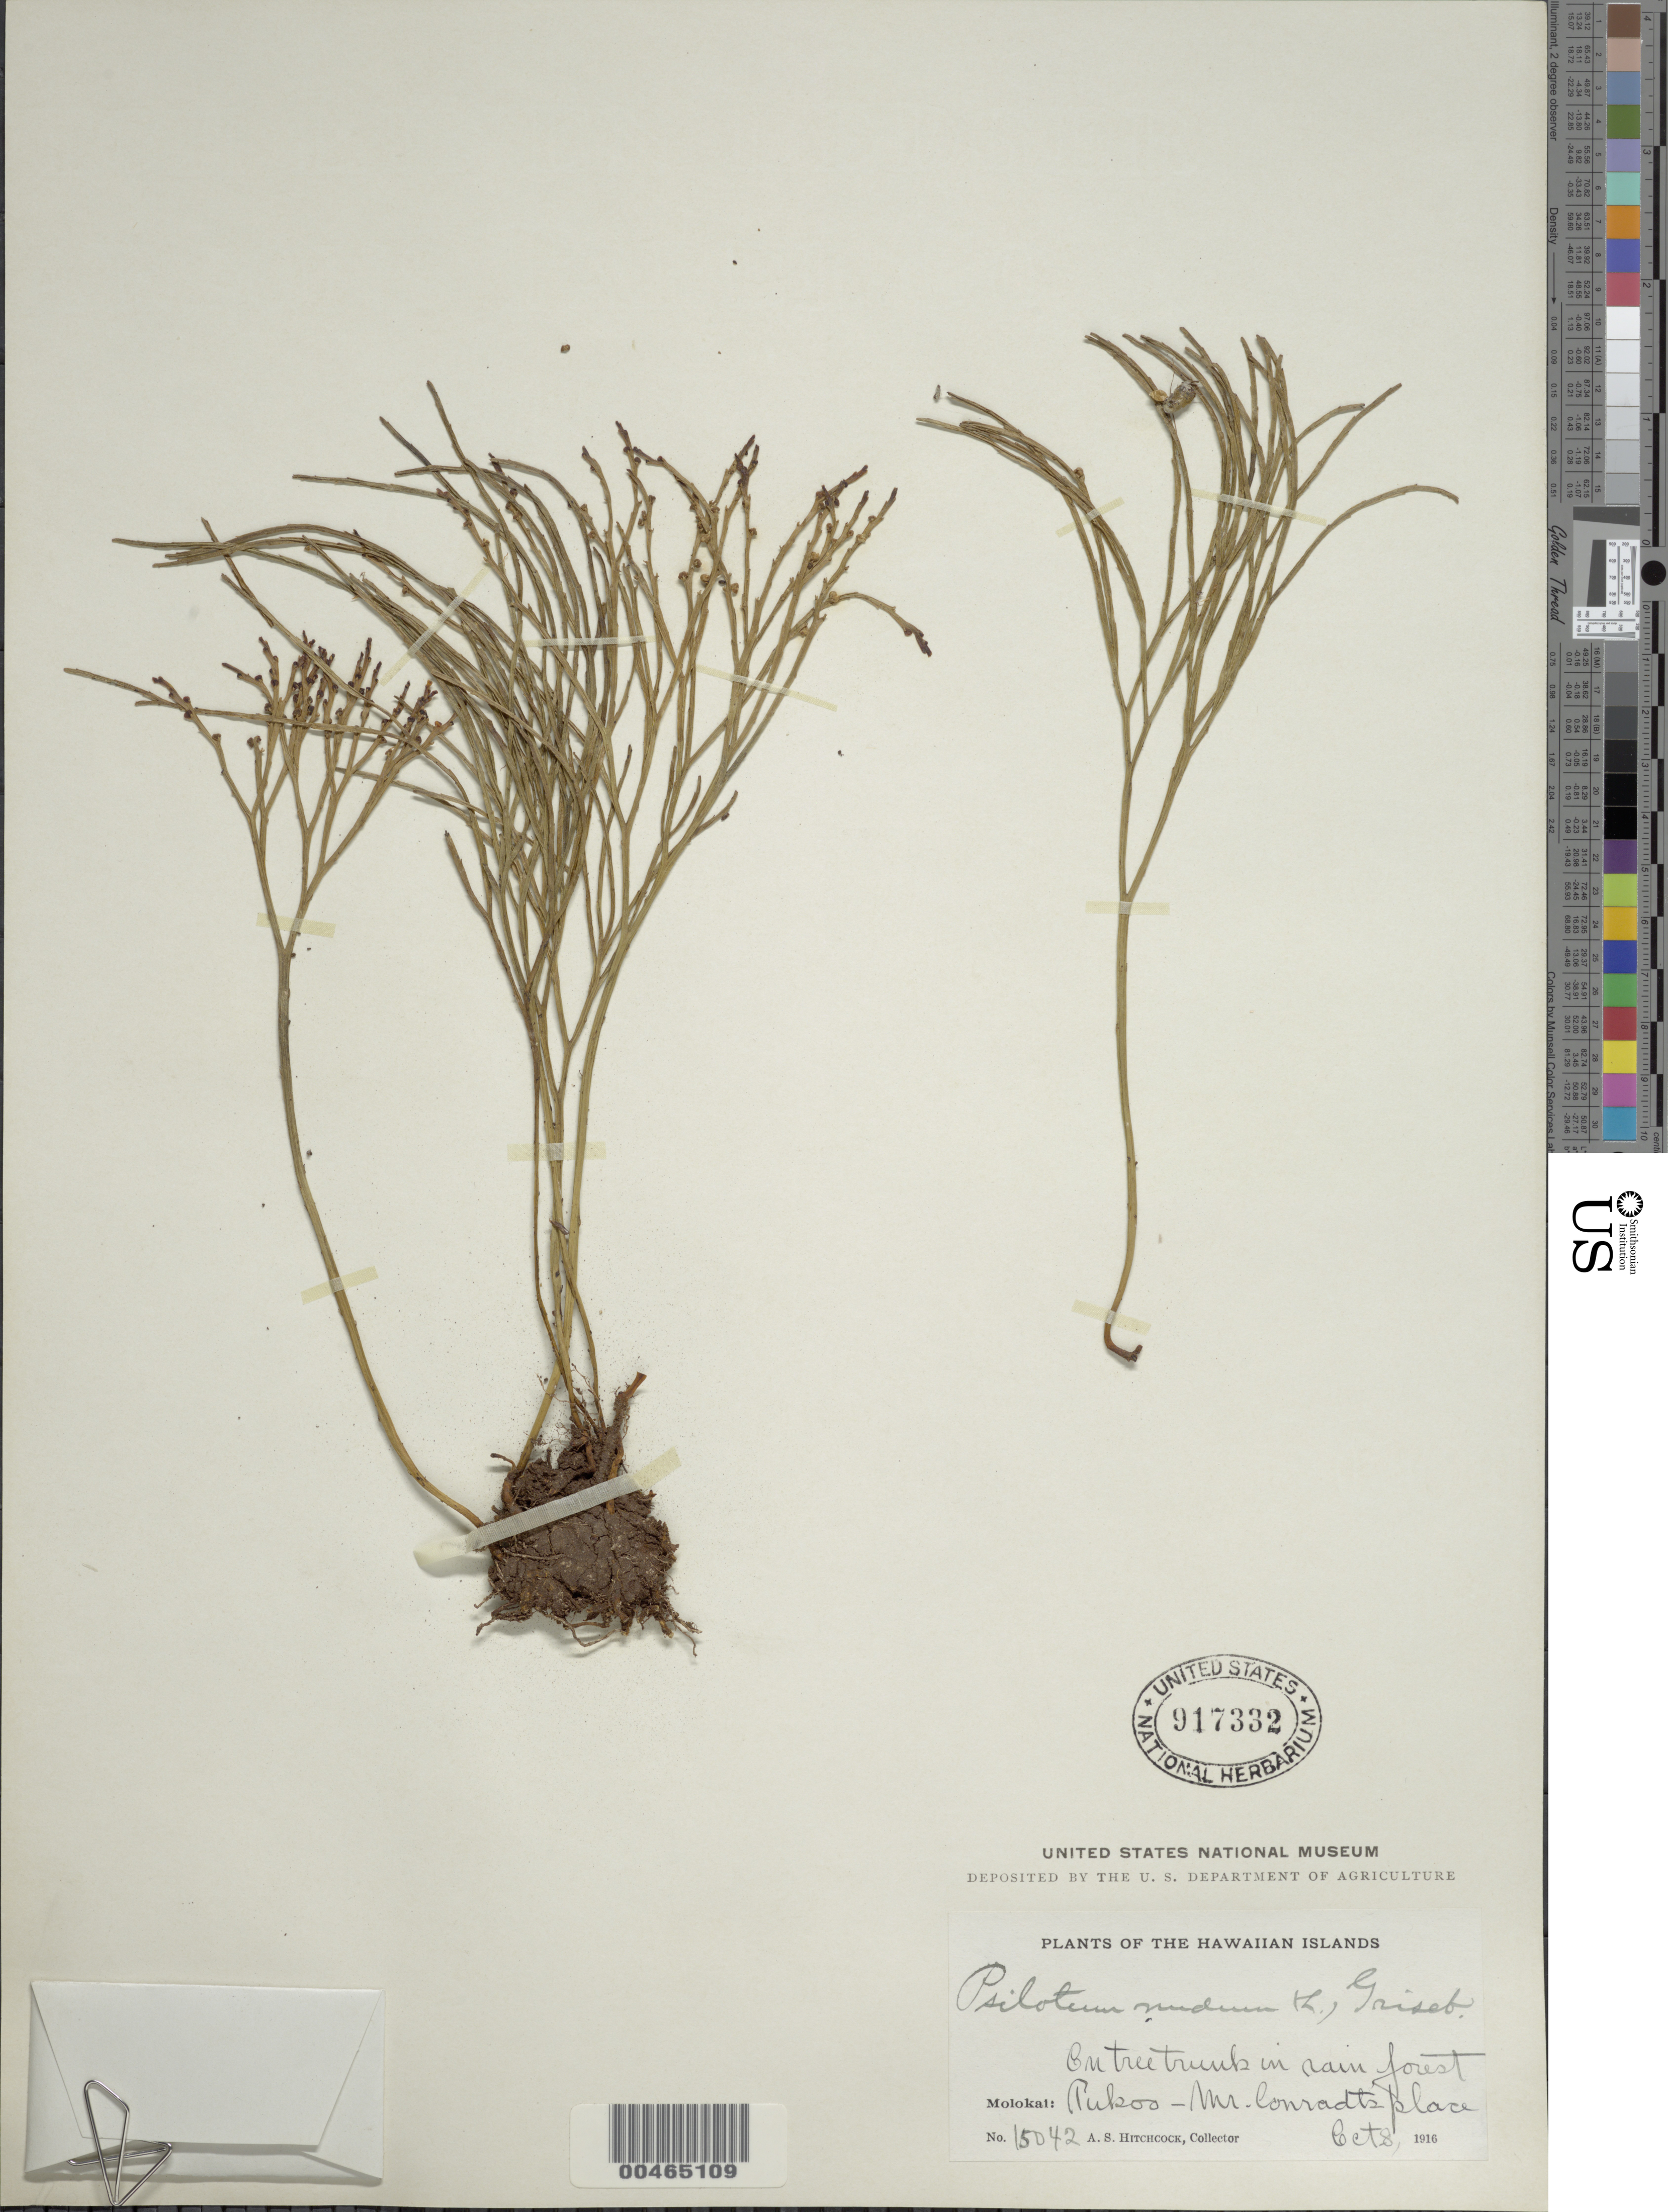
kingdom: Plantae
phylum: Tracheophyta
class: Polypodiopsida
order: Psilotales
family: Psilotaceae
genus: Psilotum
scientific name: Psilotum nudum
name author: (L.) P. Beauv.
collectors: A. S. Hitchcock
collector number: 15042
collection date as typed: Oct 1916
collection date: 1916-10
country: United States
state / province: Hawaii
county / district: Maui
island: Moloka'i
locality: Pukoo, Mr. Conradt's place, Molokai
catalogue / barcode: US 917332